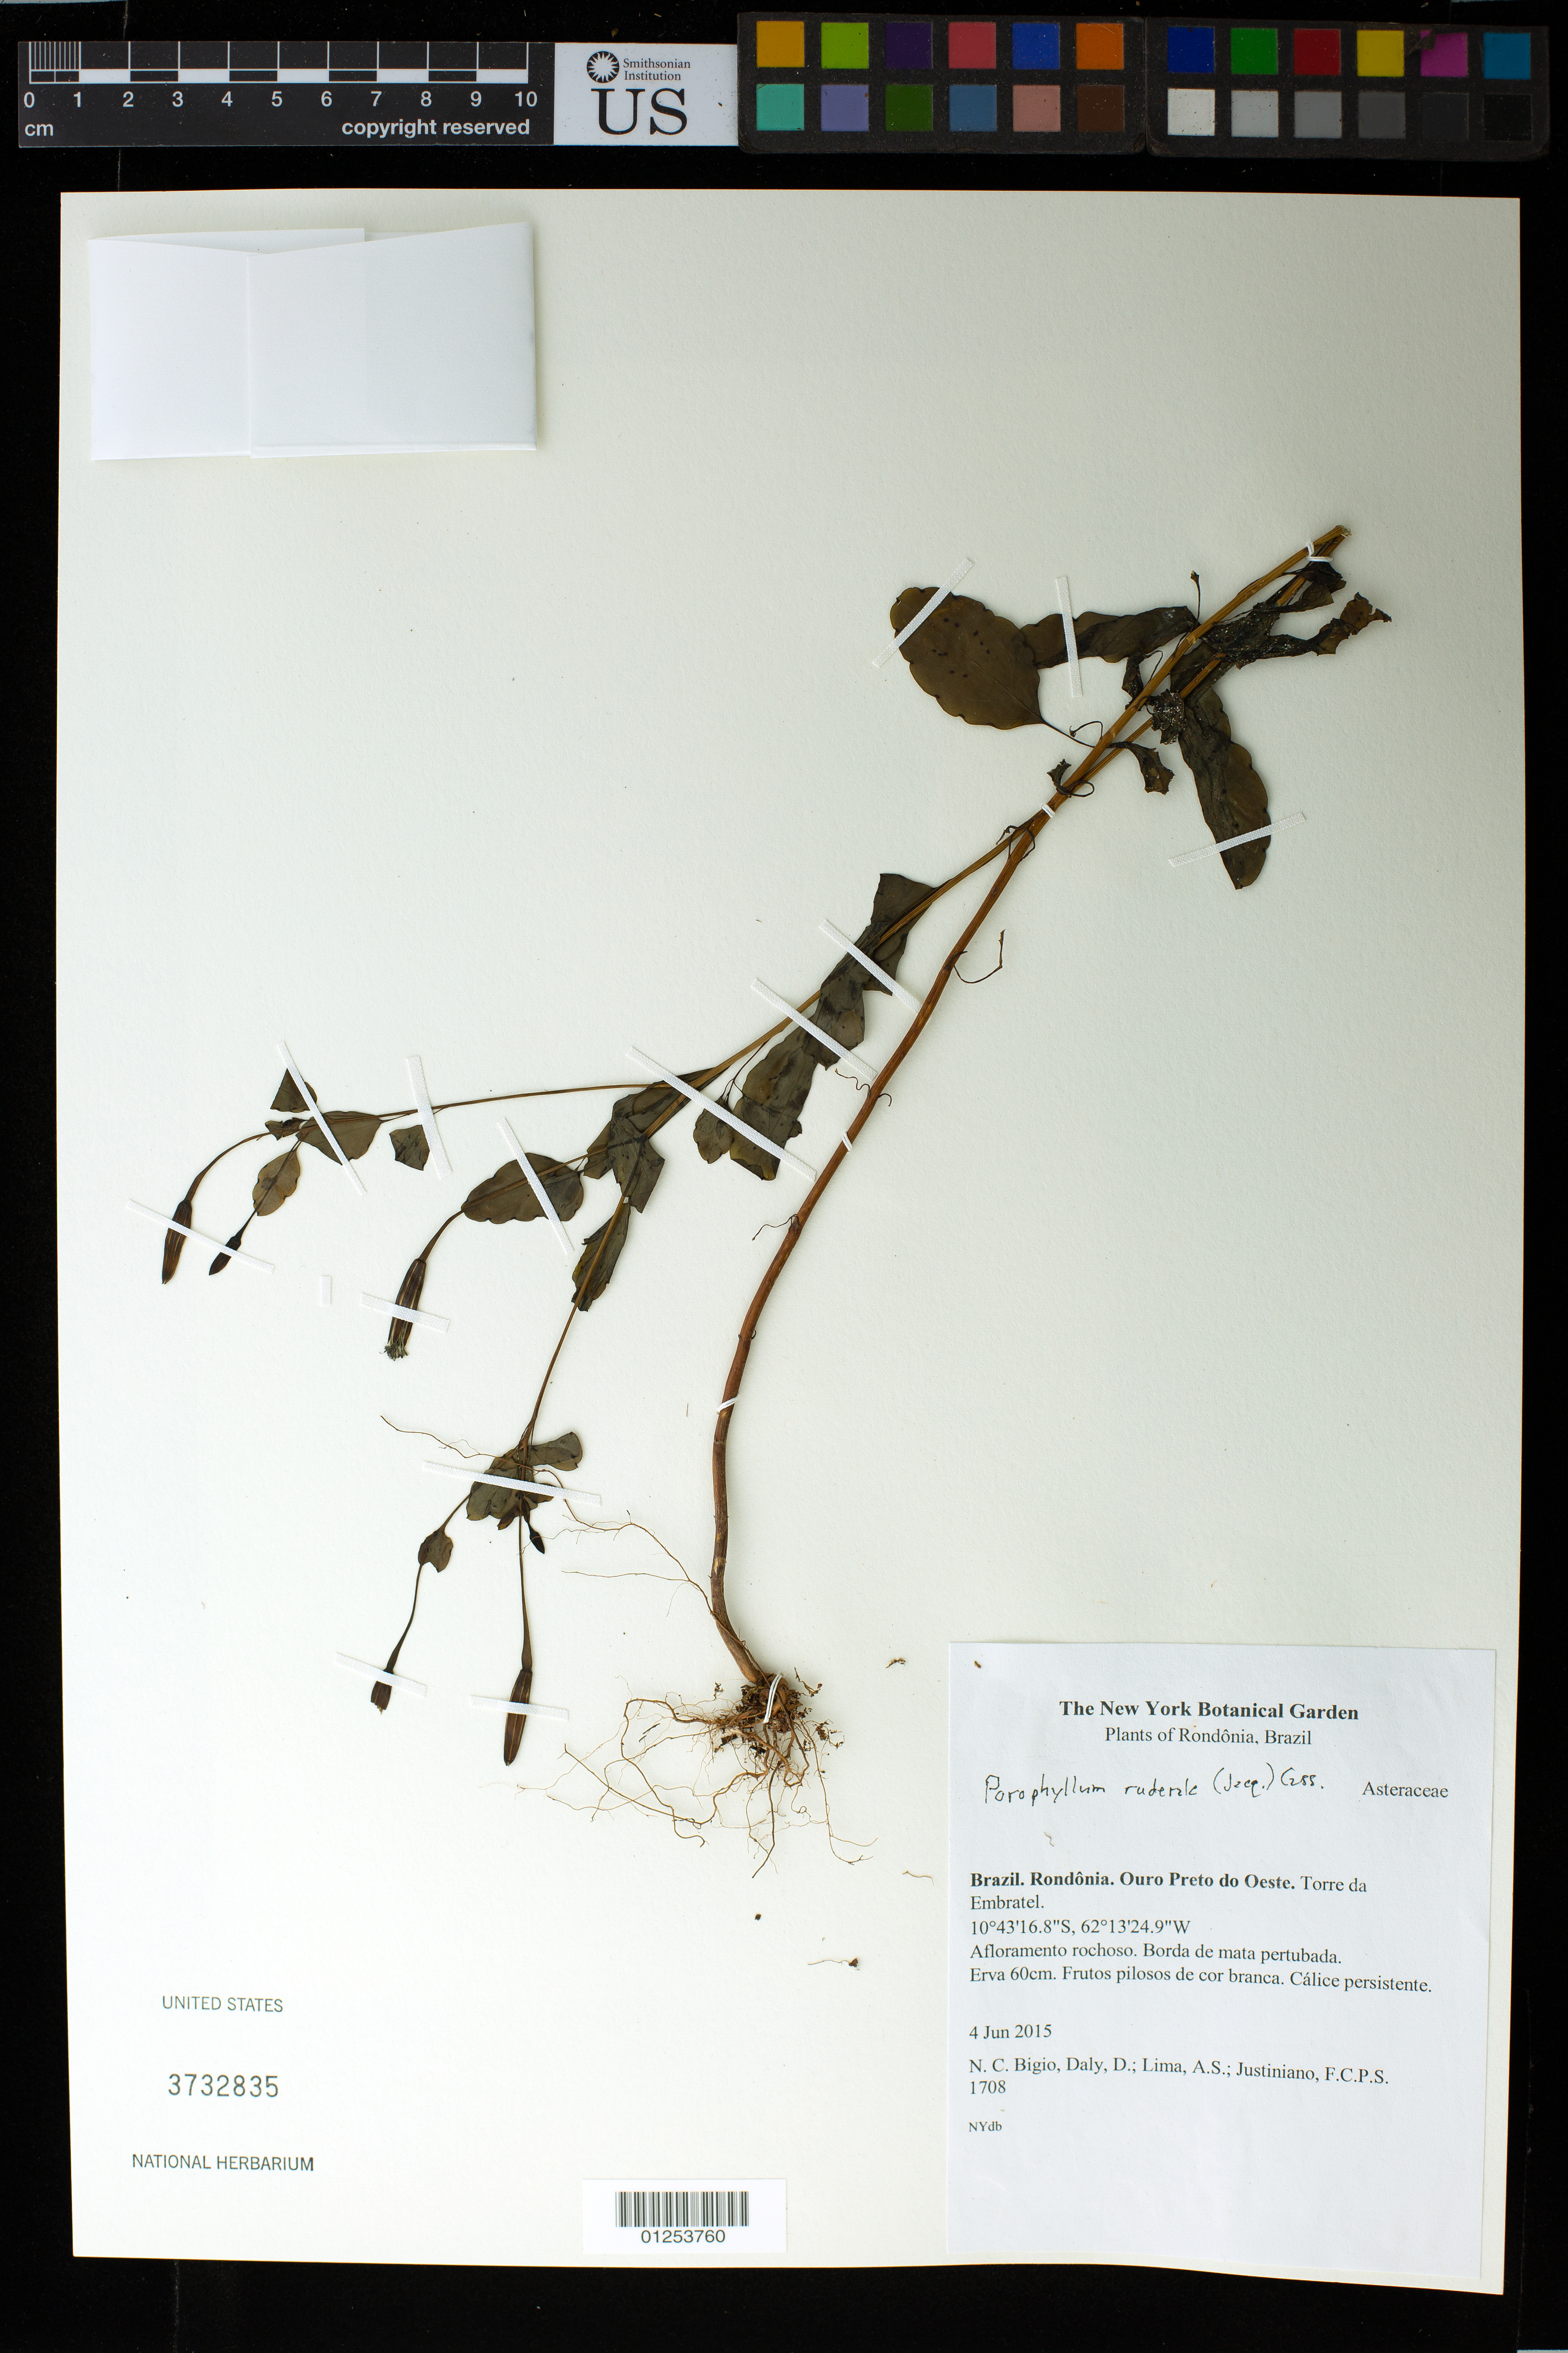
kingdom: Plantae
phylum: Tracheophyta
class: Magnoliopsida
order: Asterales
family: Asteraceae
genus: Porophyllum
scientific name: Porophyllum ruderale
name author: (Jacq.) Cass.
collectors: N. C. Bigio, D. Daly, A. Lima & F. Justiniano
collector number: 1708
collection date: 2015-06-04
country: Brazil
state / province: Rondônia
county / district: Ouro Preto do Oeste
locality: Torre da Embratel.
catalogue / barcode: US 3732835